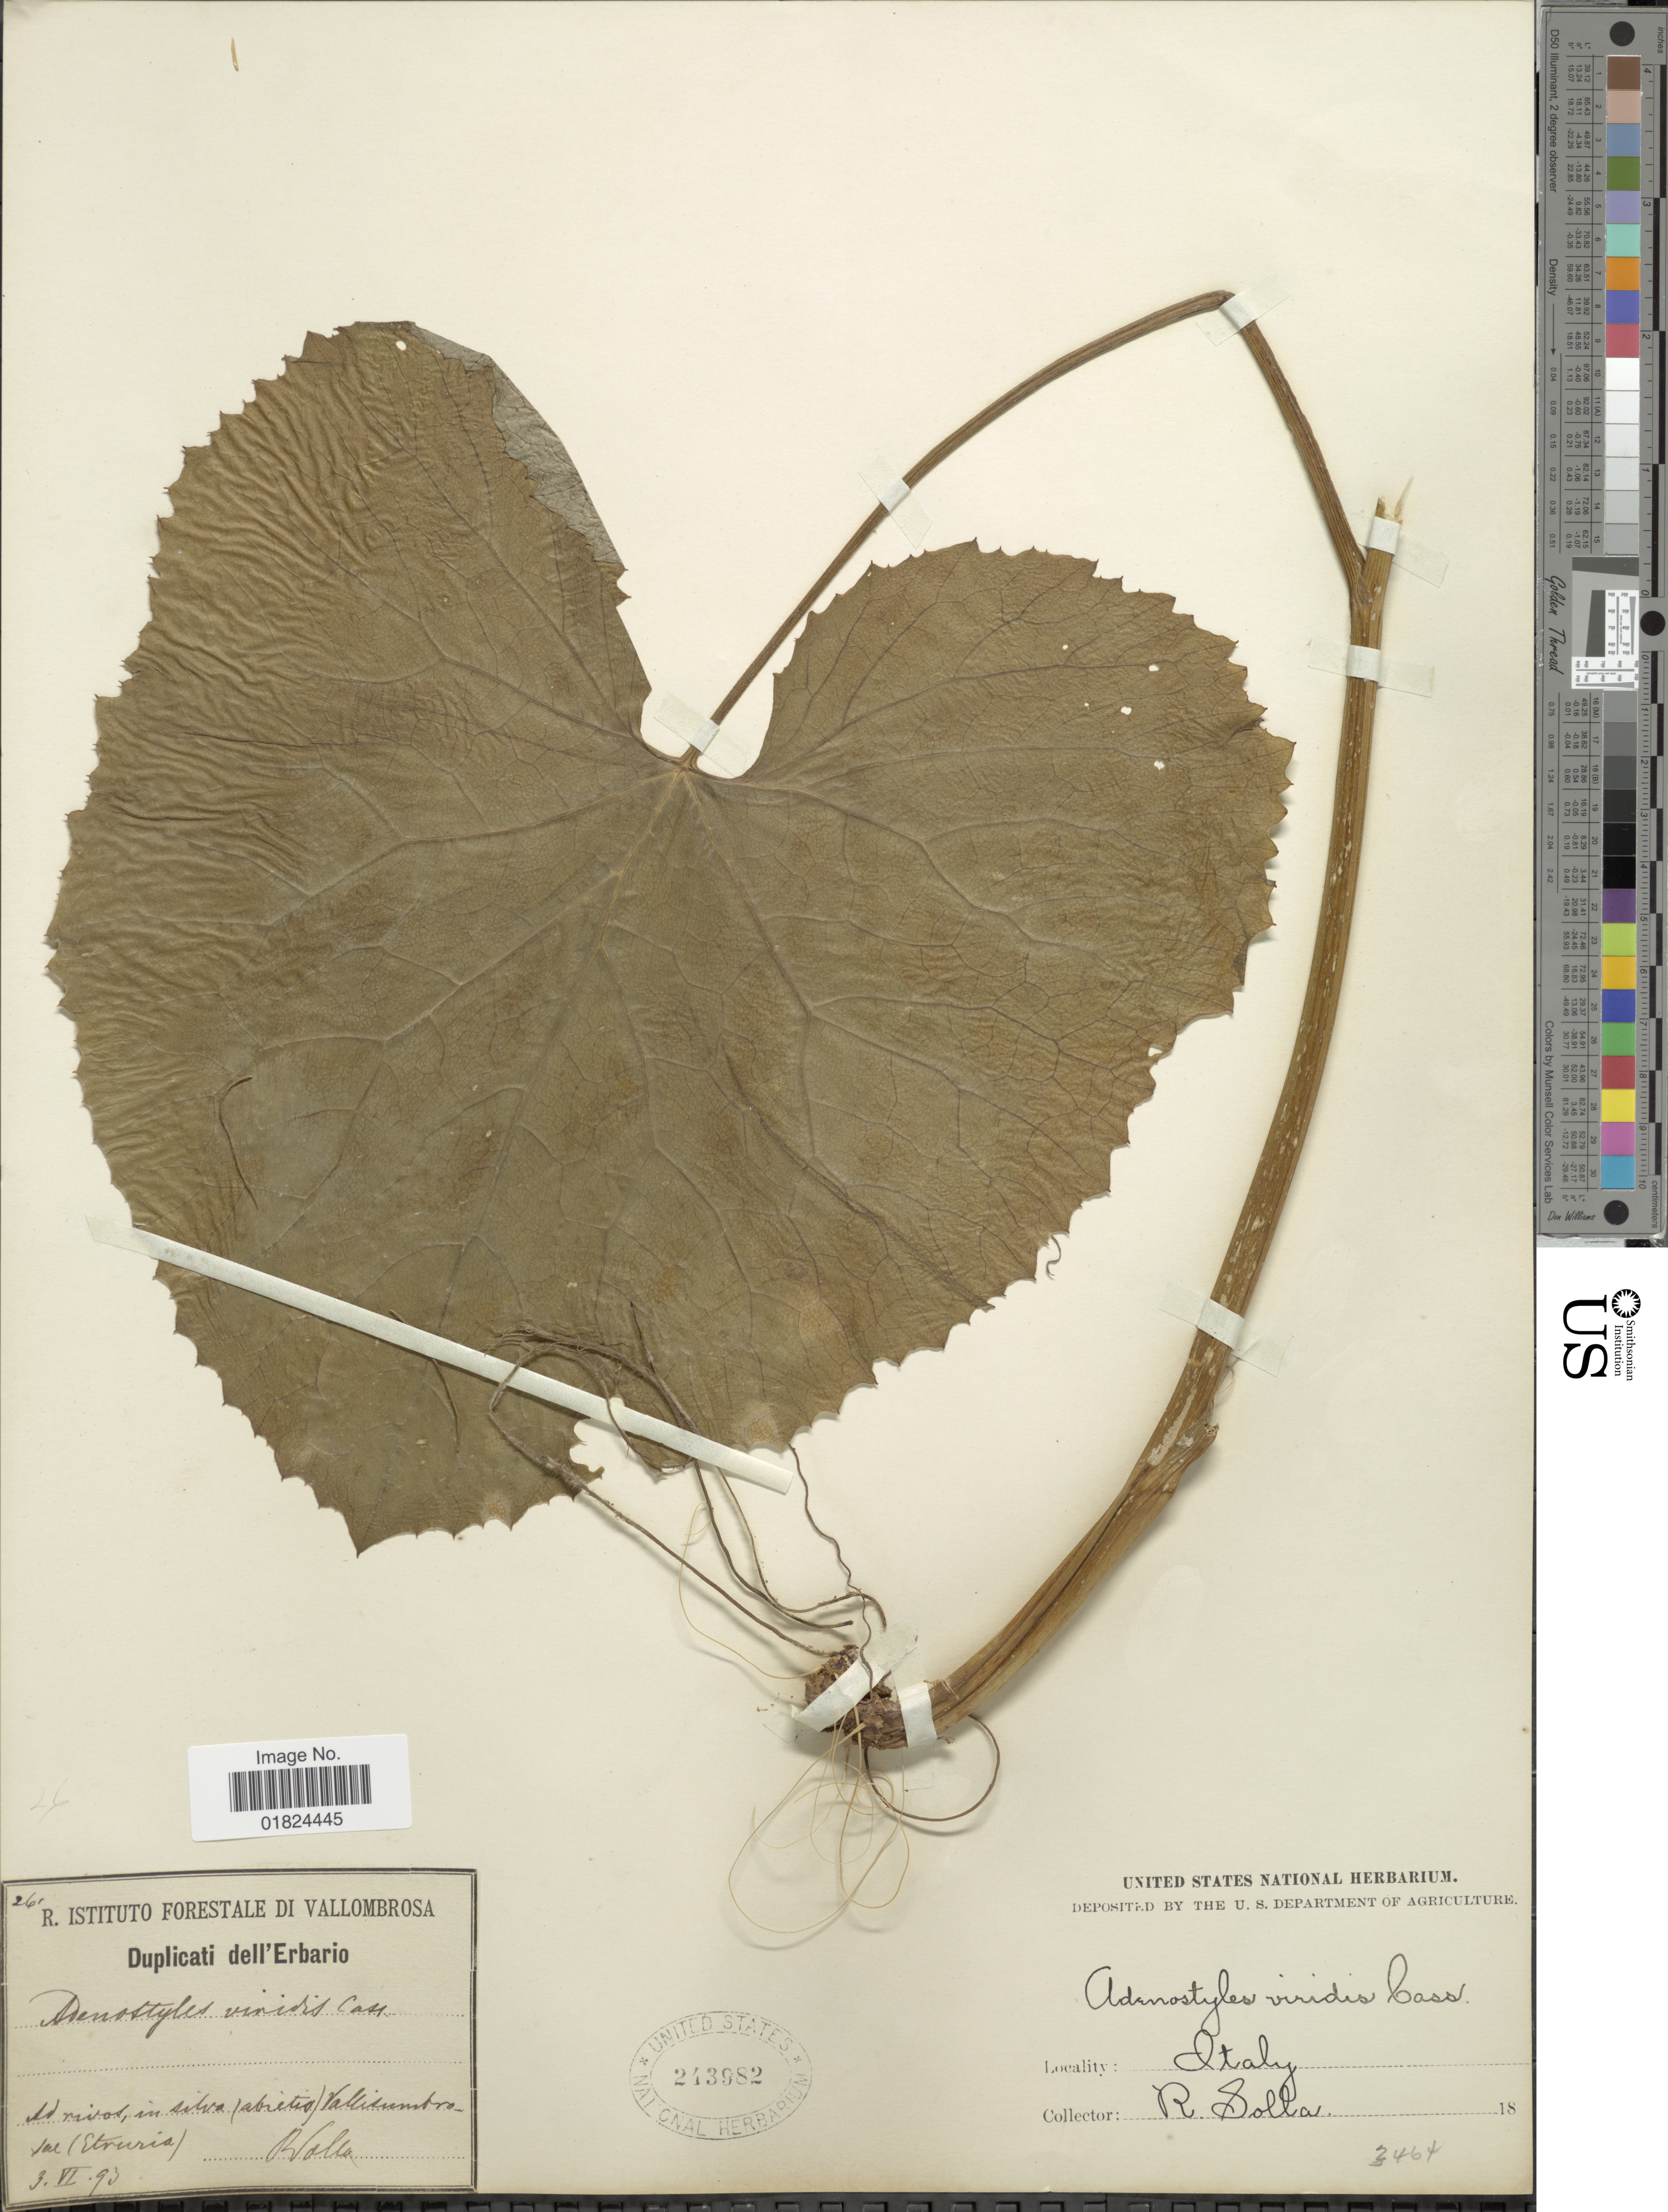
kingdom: Plantae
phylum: Tracheophyta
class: Magnoliopsida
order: Asterales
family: Asteraceae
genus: Adenostyles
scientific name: Adenostyles alpina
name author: (L.) Williams & Fingerh.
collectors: R. Solla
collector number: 261*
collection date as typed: Transcribed d/m/y: 3/6/93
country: Italy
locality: Ad rivot in silva (abretis) Vallisumbrose (Estruria). [interpreted]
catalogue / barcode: US 243982